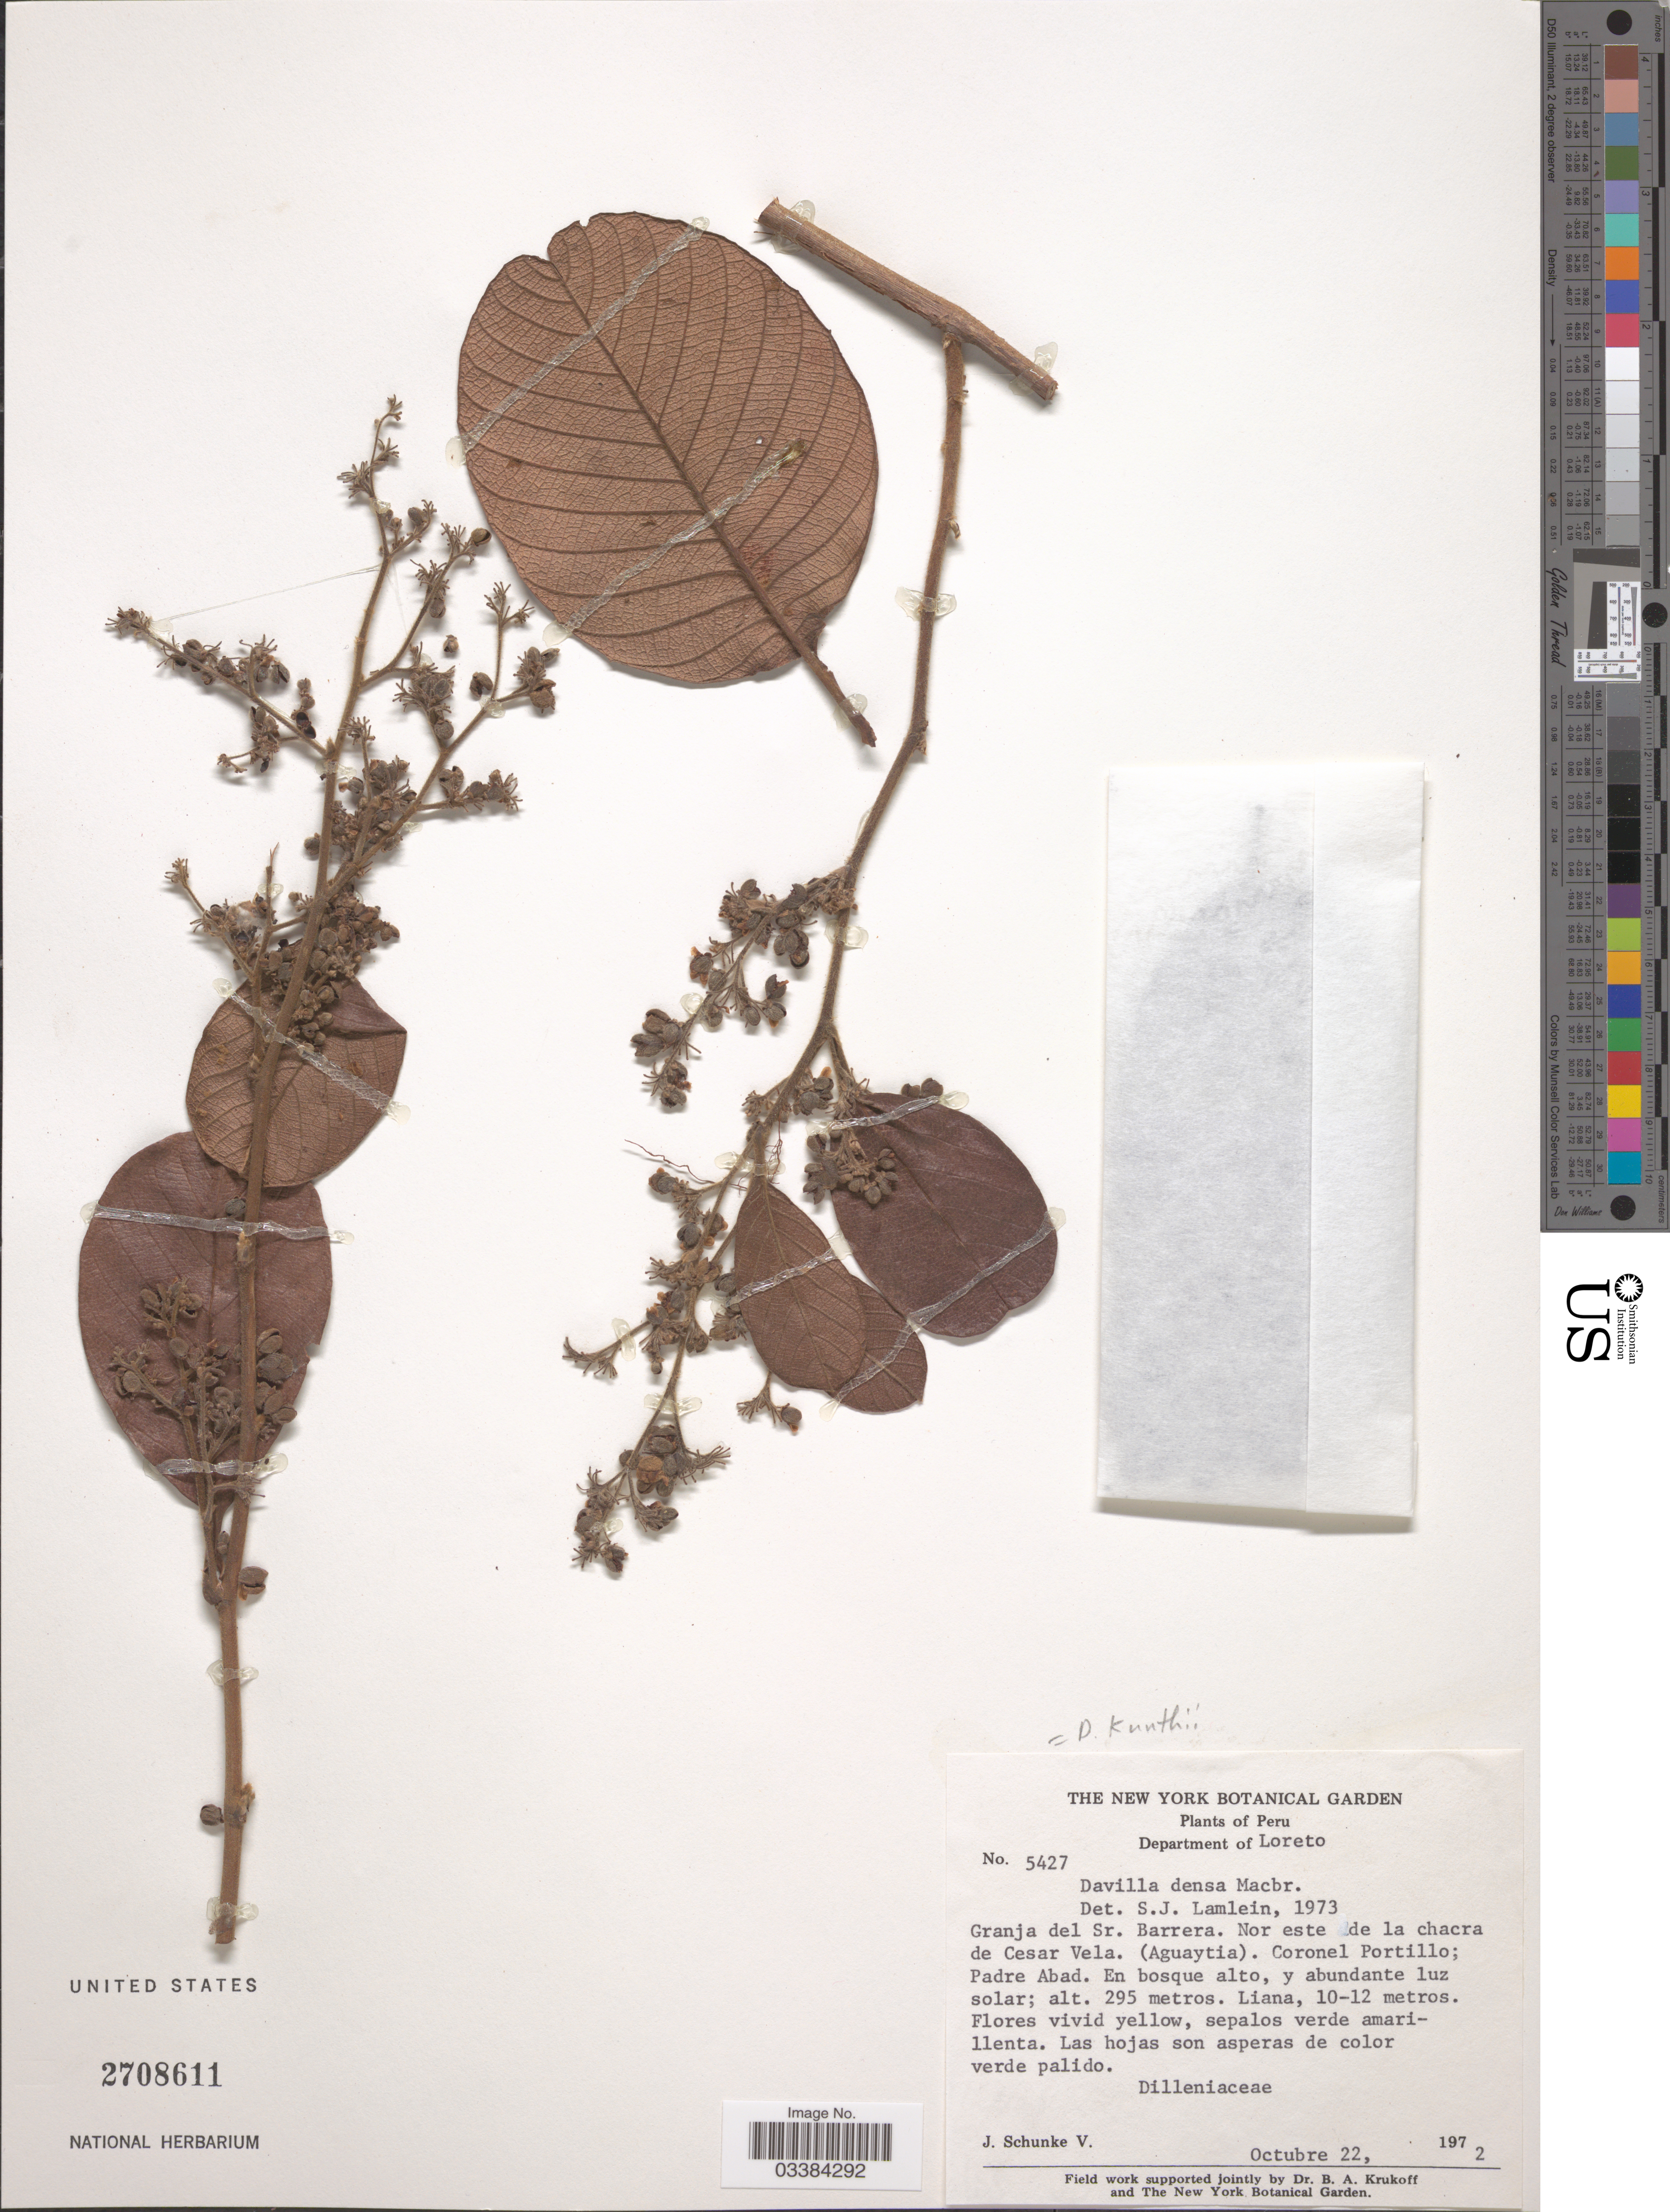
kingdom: Plantae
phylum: Tracheophyta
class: Magnoliopsida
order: Dilleniales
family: Dilleniaceae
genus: Davilla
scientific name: Davilla kunthii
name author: A. St.-Hil.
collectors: J. Schunke Vigo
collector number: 5427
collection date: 1972-10-22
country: Peru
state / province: Loreto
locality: Department of Loreto. Granja del Sr. Barrera. Nor este de la chacra de Cesar Vela. (Aguaytia). Coronel Portillo; Padre abad.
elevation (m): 295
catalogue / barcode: US 2708611